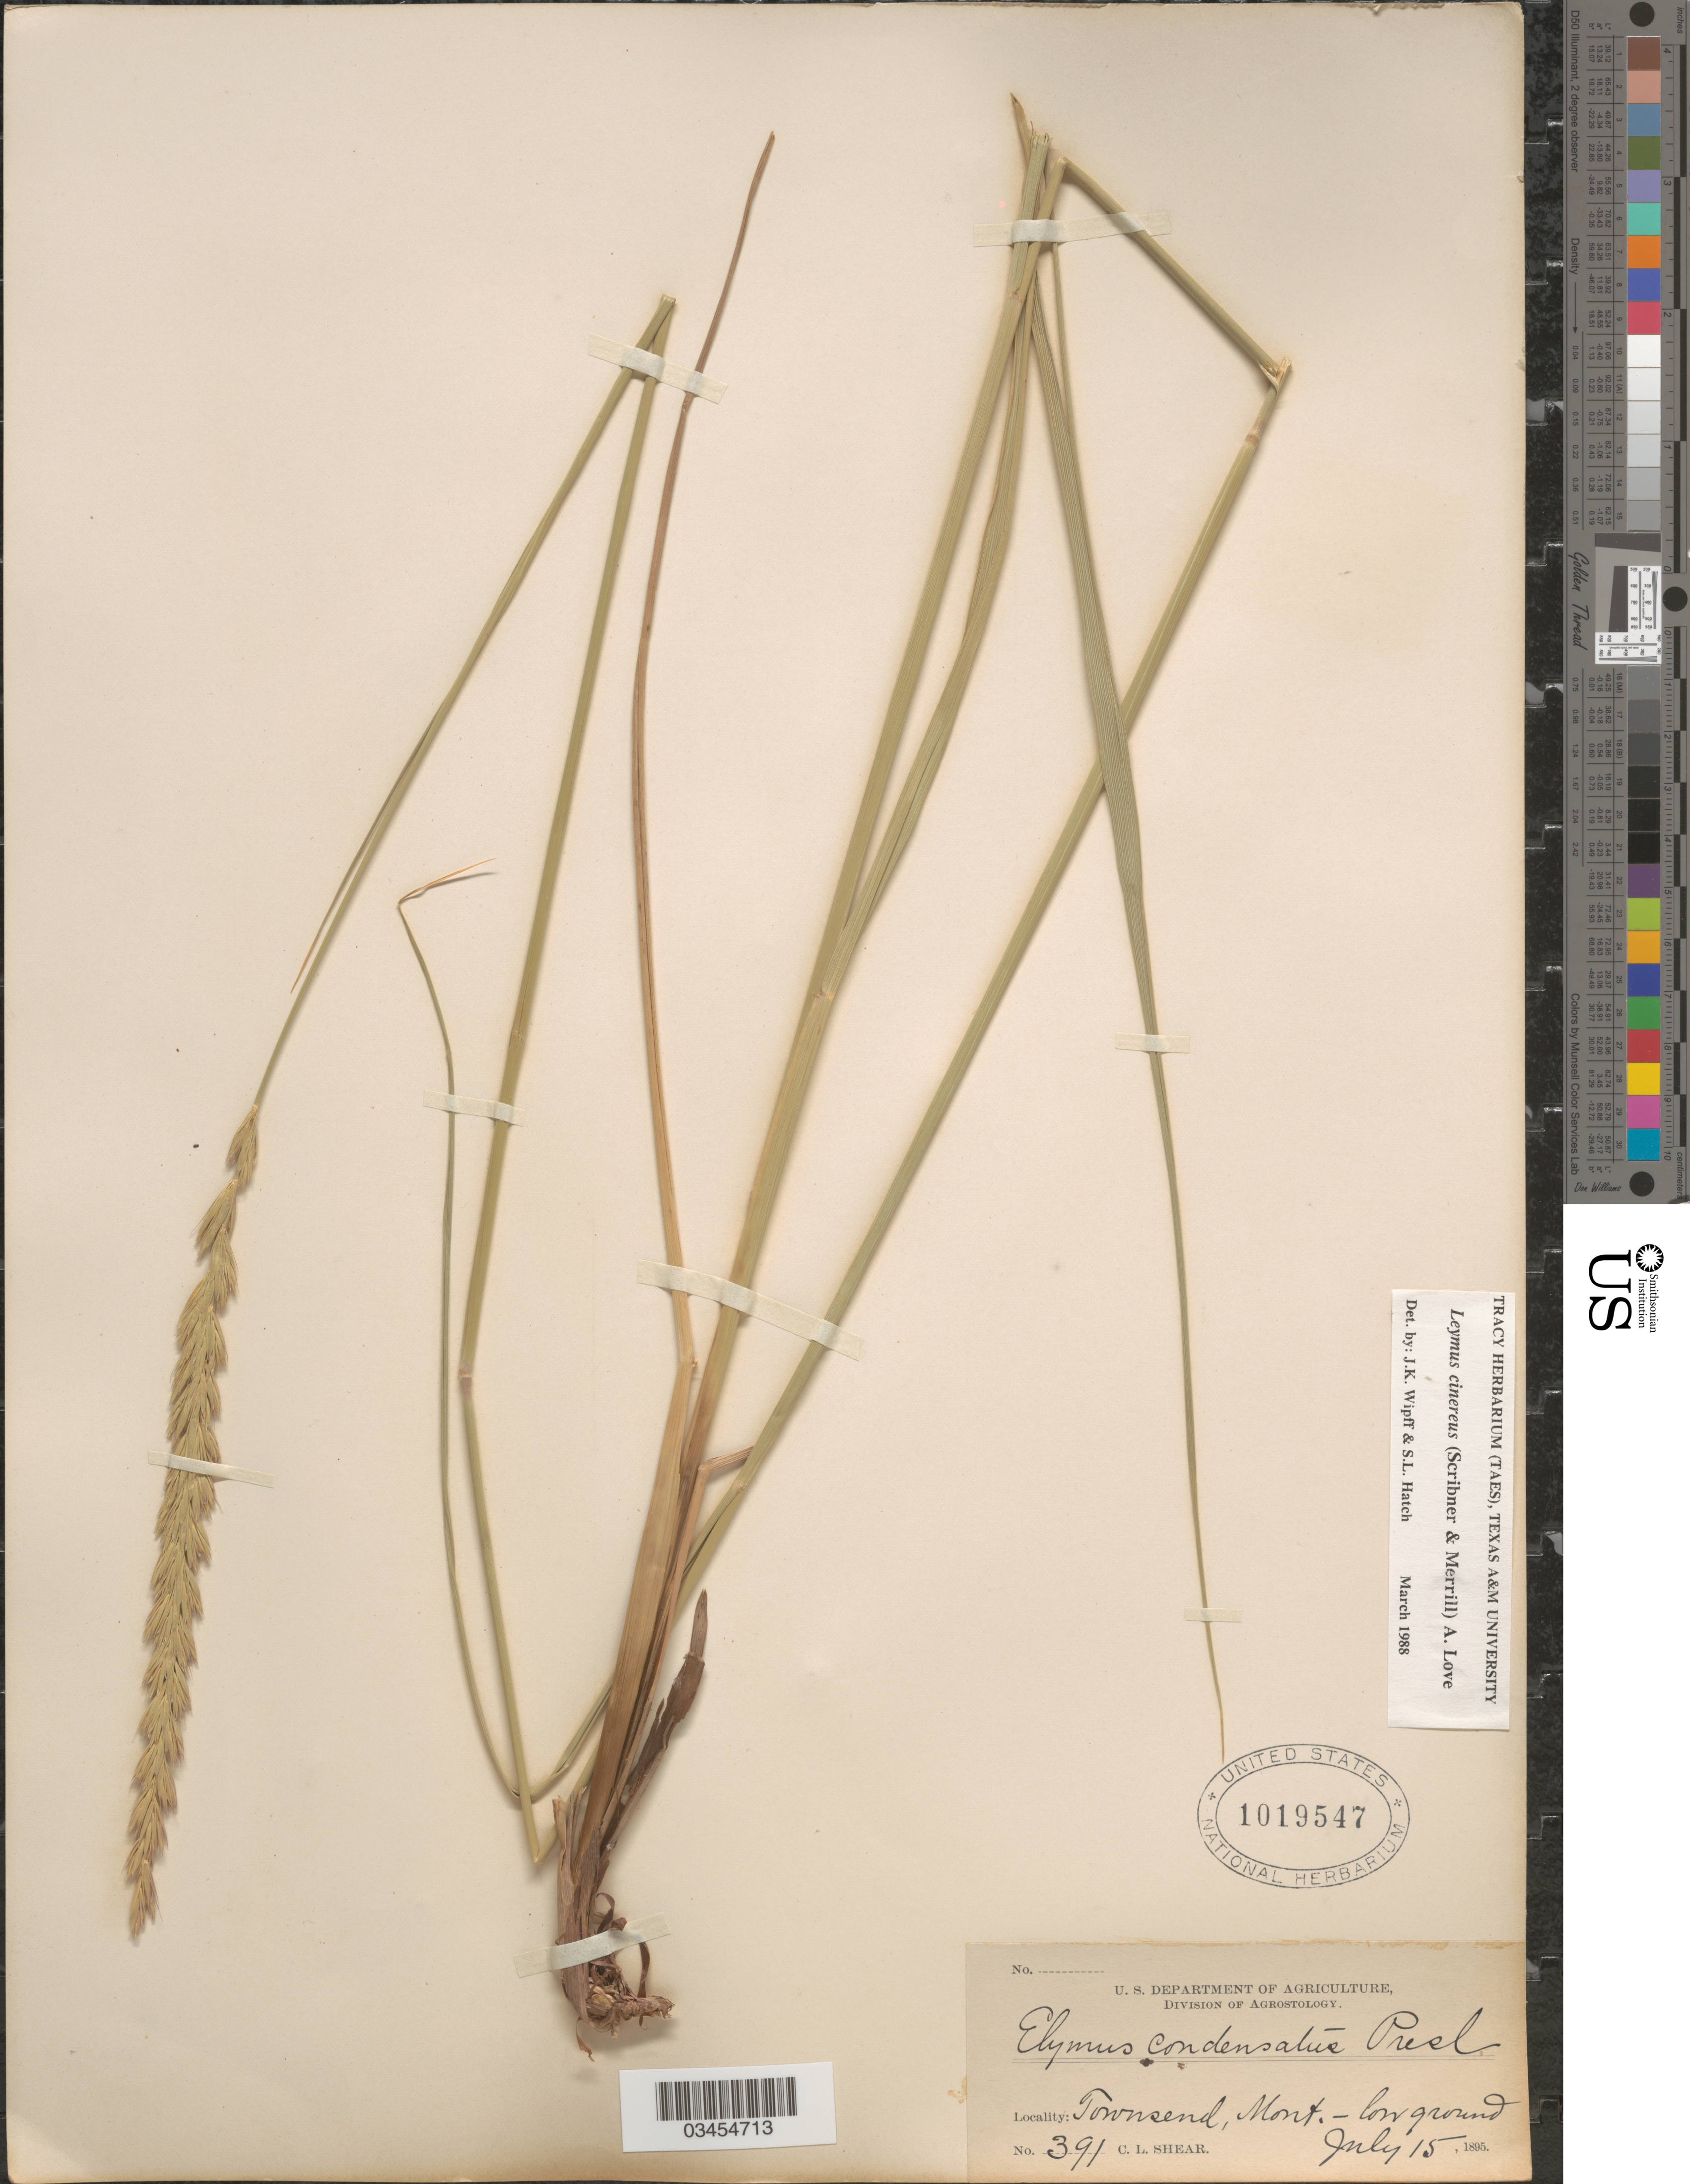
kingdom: Plantae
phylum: Tracheophyta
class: Liliopsida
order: Poales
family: Poaceae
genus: Leymus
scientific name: Leymus cinereus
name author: (Scribn. & Merr.) Á. Löve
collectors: C. L. Shear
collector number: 391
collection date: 1895-07-15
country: United States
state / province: Montana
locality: Townsend,-low ground.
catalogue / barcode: US 1019547